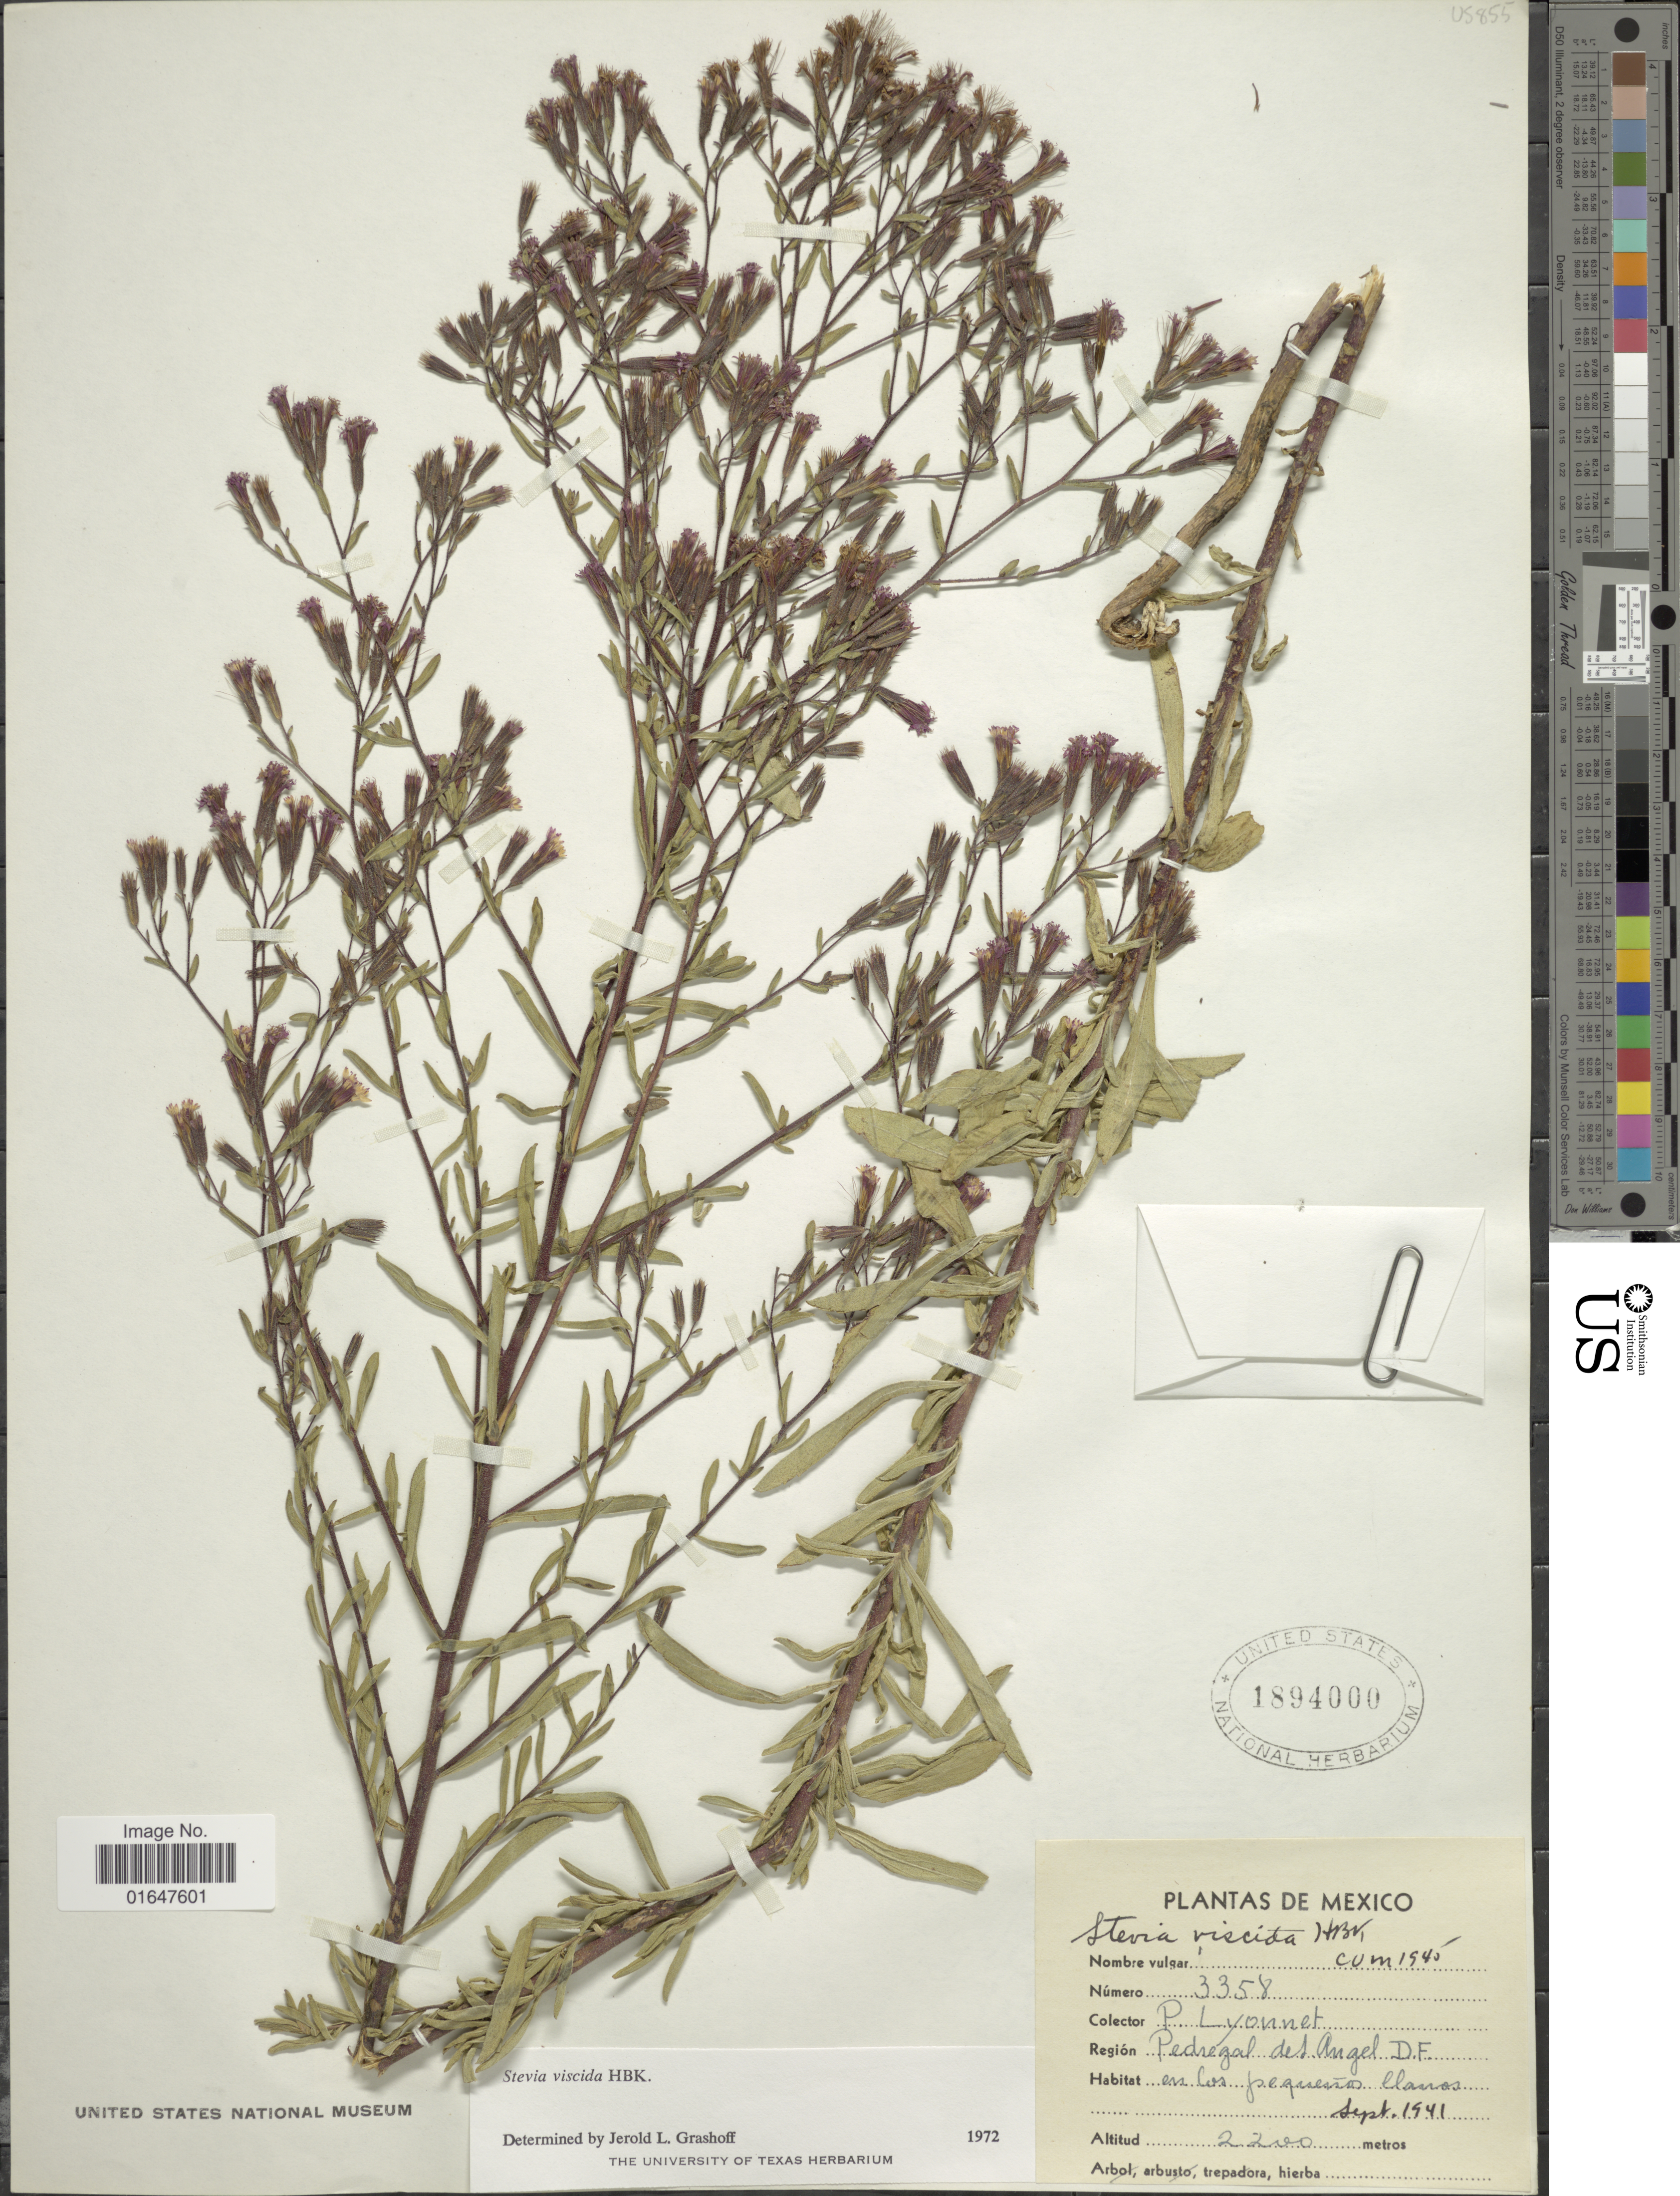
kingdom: Plantae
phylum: Tracheophyta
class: Magnoliopsida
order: Asterales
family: Asteraceae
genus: Stevia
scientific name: Stevia viscida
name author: Kunth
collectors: P. Lyonnet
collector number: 3358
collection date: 1941-09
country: Mexico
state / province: Distrito Federal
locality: Pedregal del Angel, D. F.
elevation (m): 2200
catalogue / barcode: US 1894000